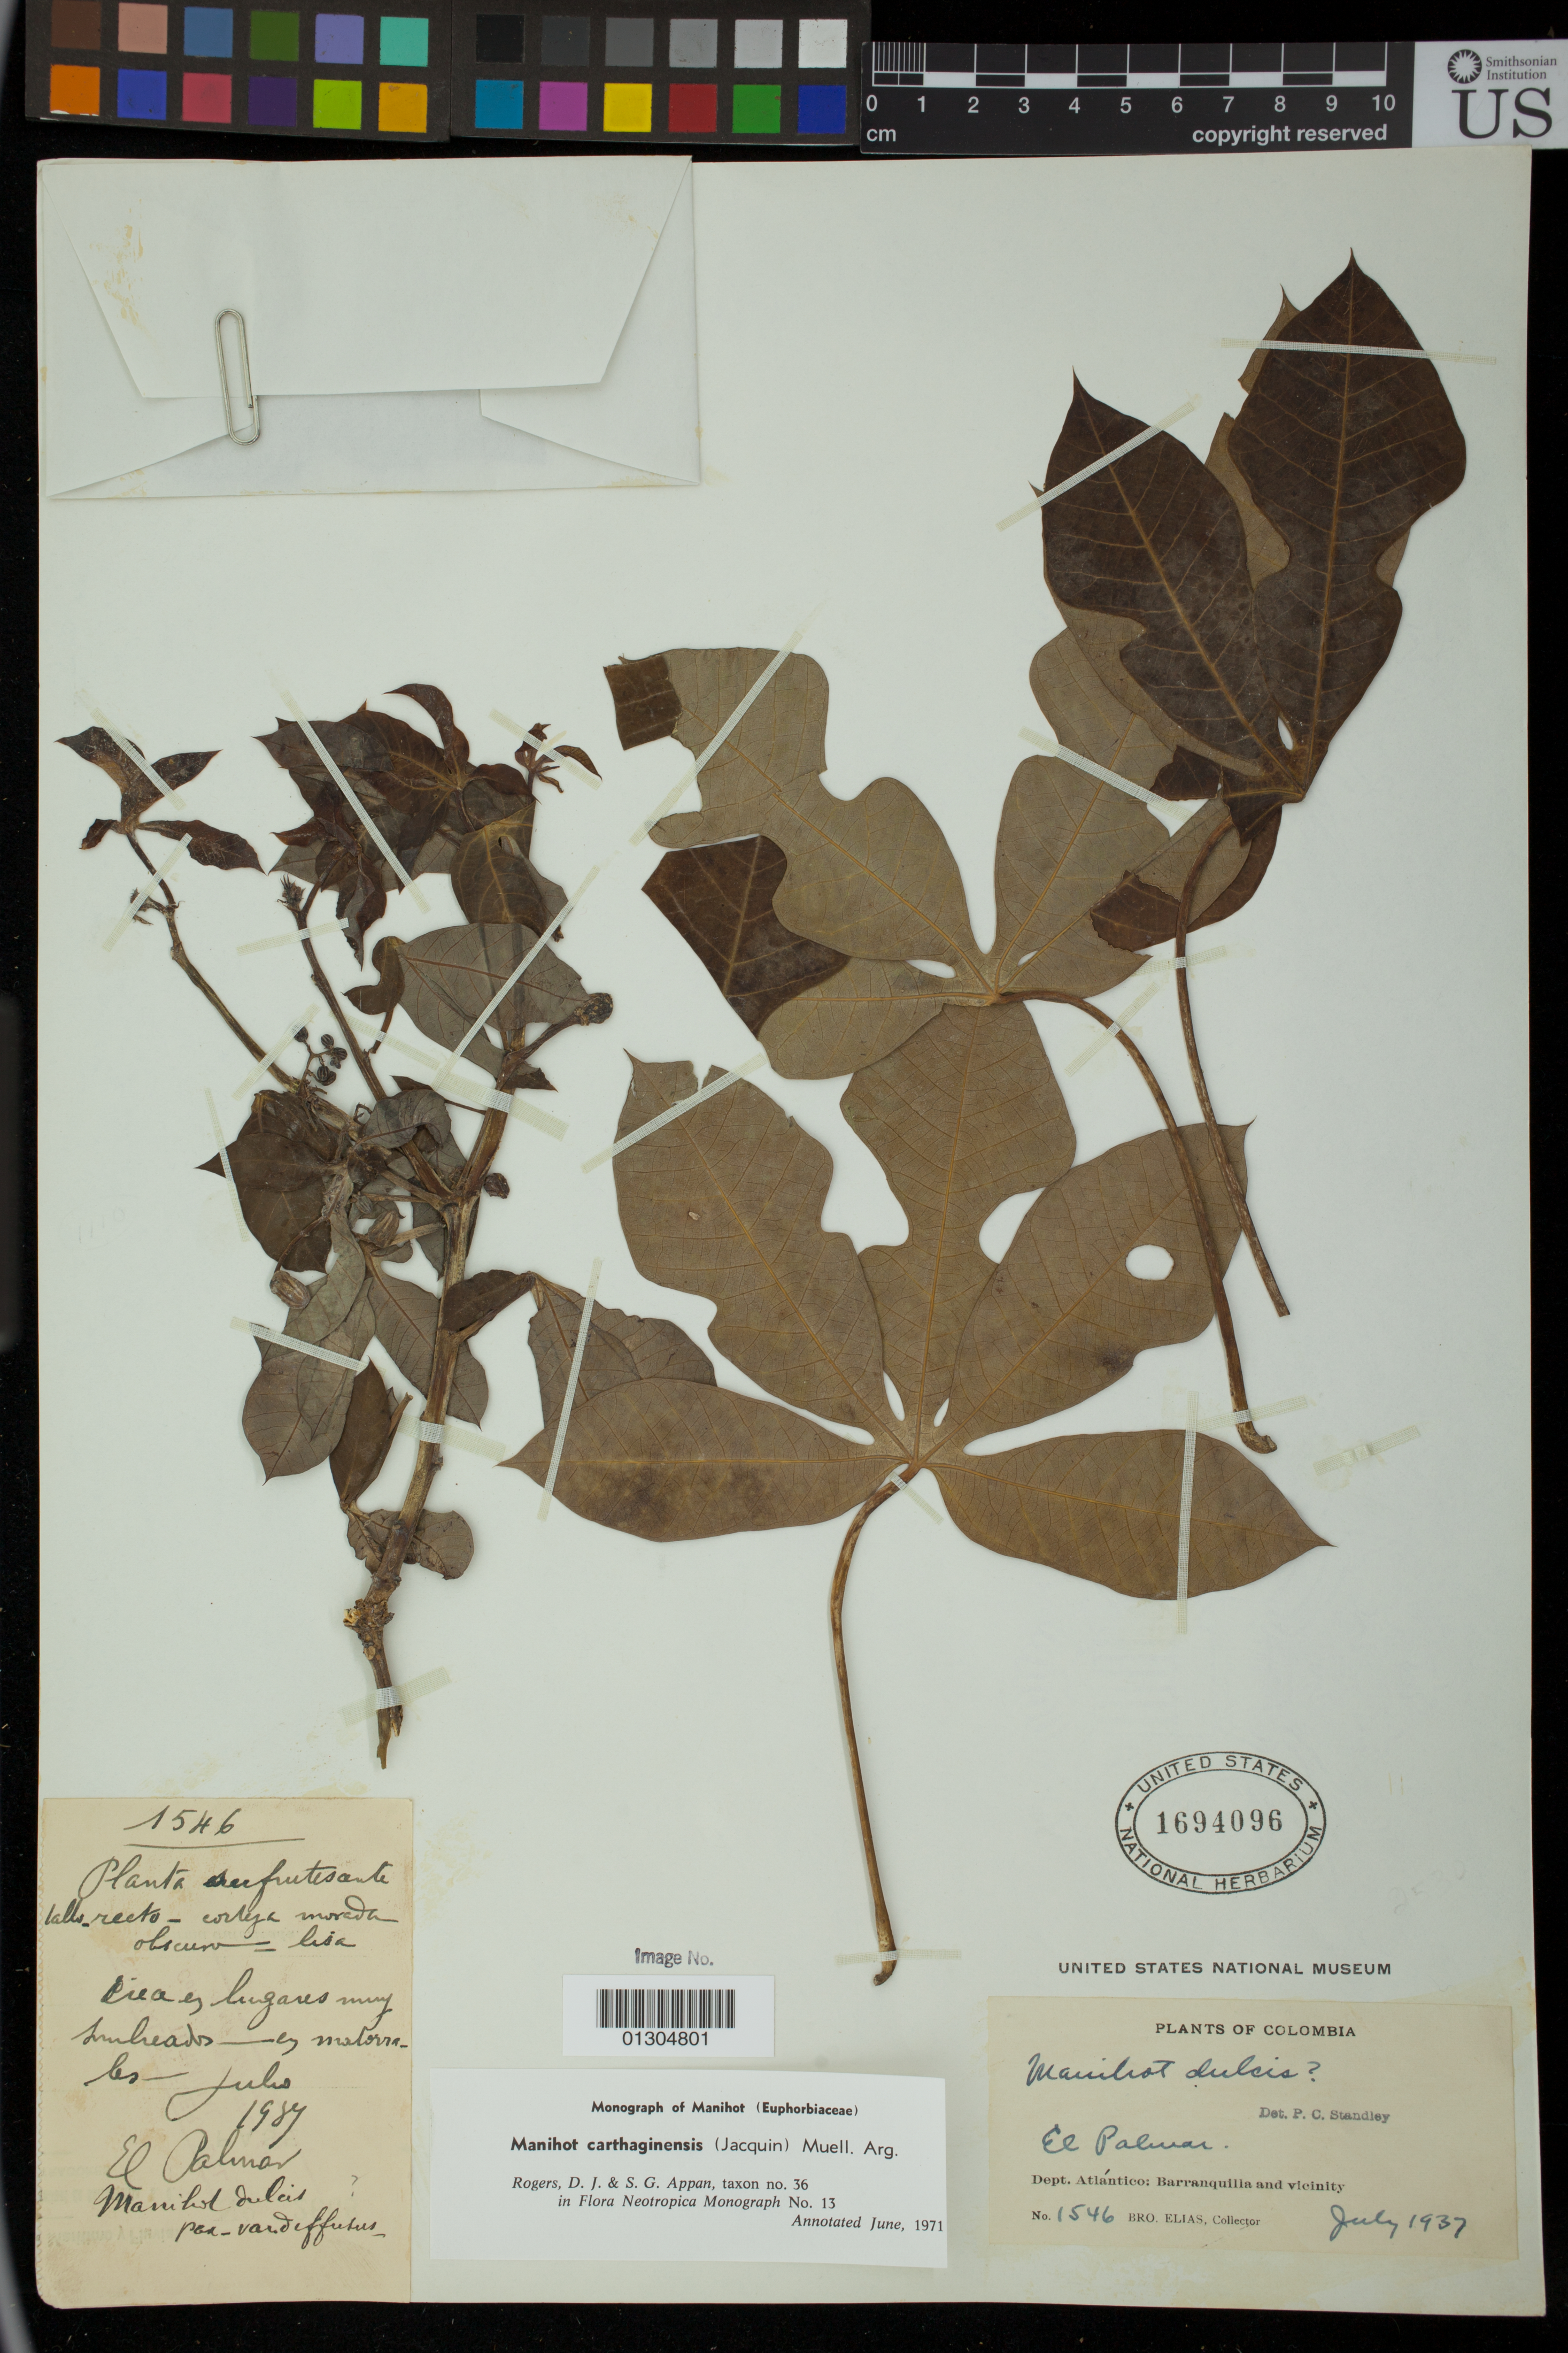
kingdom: Plantae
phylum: Tracheophyta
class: Magnoliopsida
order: Malpighiales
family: Euphorbiaceae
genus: Manihot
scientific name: Manihot carthagenensis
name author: (Jacq.) Müll. Arg.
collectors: Bro. Elias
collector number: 1546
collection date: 1937-07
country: Colombia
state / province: Atlantico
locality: El Palmar.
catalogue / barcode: US 1694096